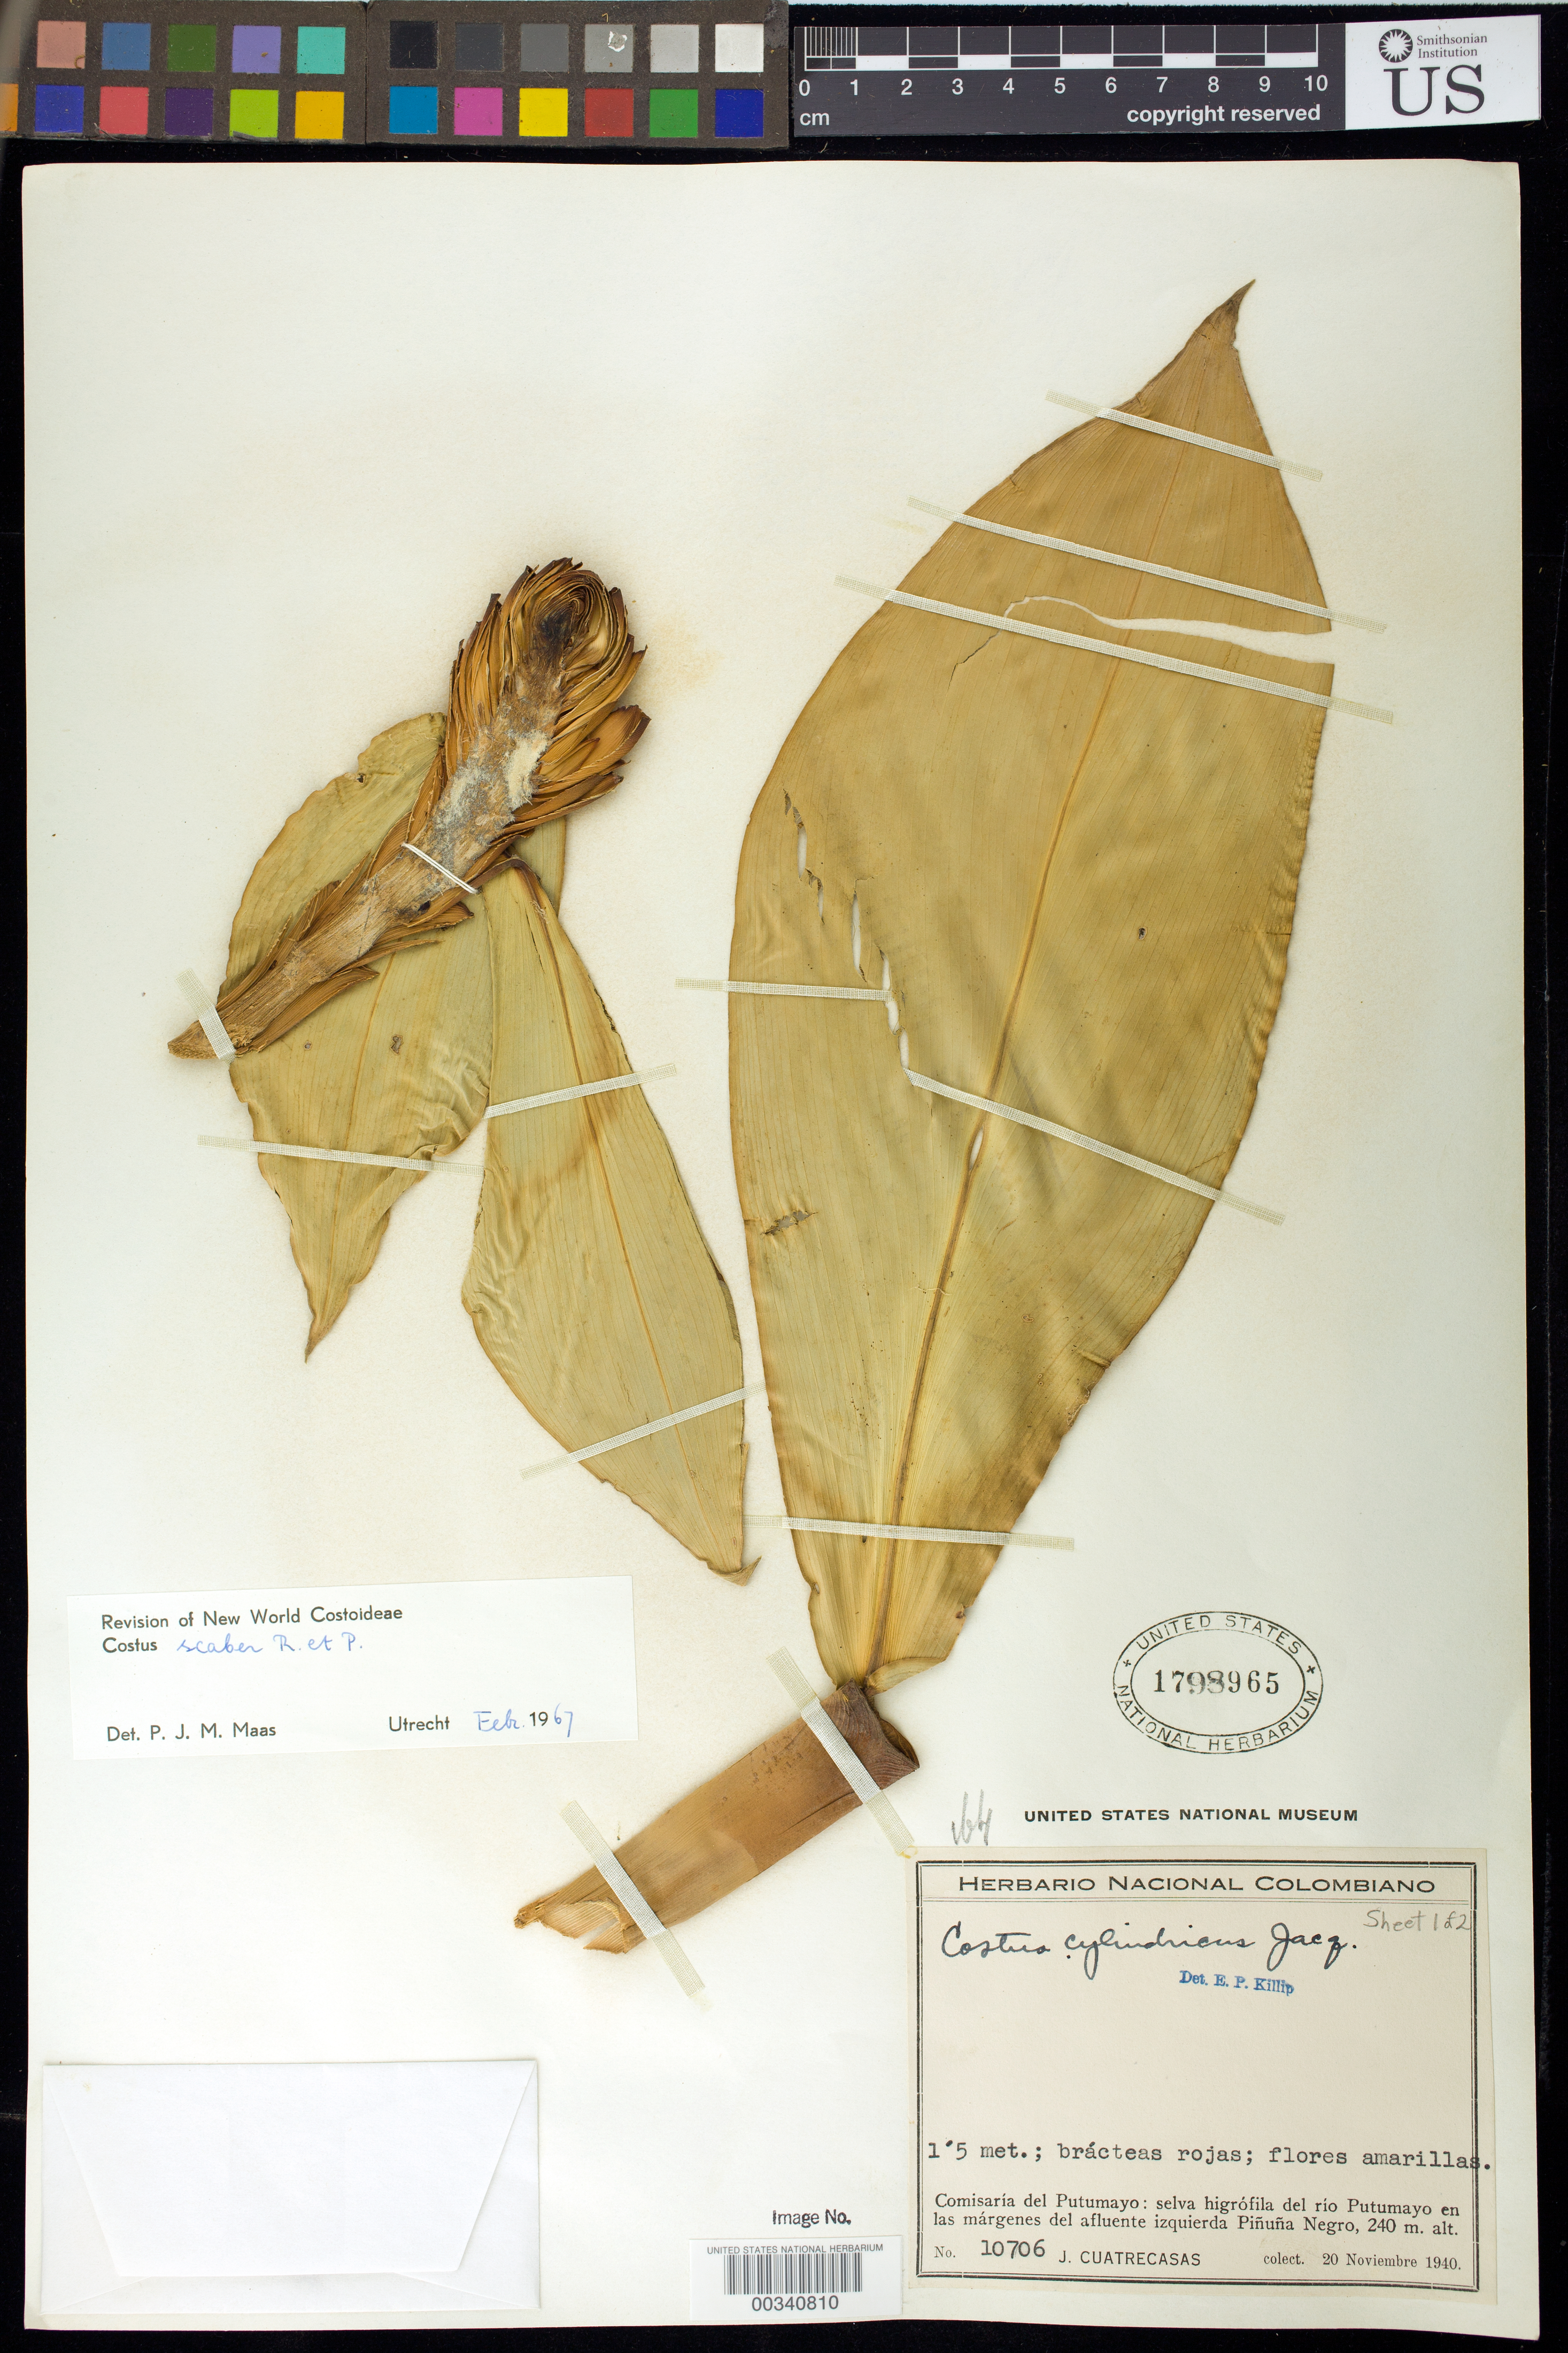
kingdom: Plantae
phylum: Tracheophyta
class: Liliopsida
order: Zingiberales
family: Costaceae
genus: Costus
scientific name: Costus scaber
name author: Ruiz & Pav.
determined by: Maas, Paul J. M.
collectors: J. Cuatrecasas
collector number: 10706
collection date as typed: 20 Nov 1940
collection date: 1940-11-20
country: Colombia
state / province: Putumayo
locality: Selva higrofila del Rio Putumayo en las margenes del afluente Izquierda pinuna Negro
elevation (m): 240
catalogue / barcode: US 1798965